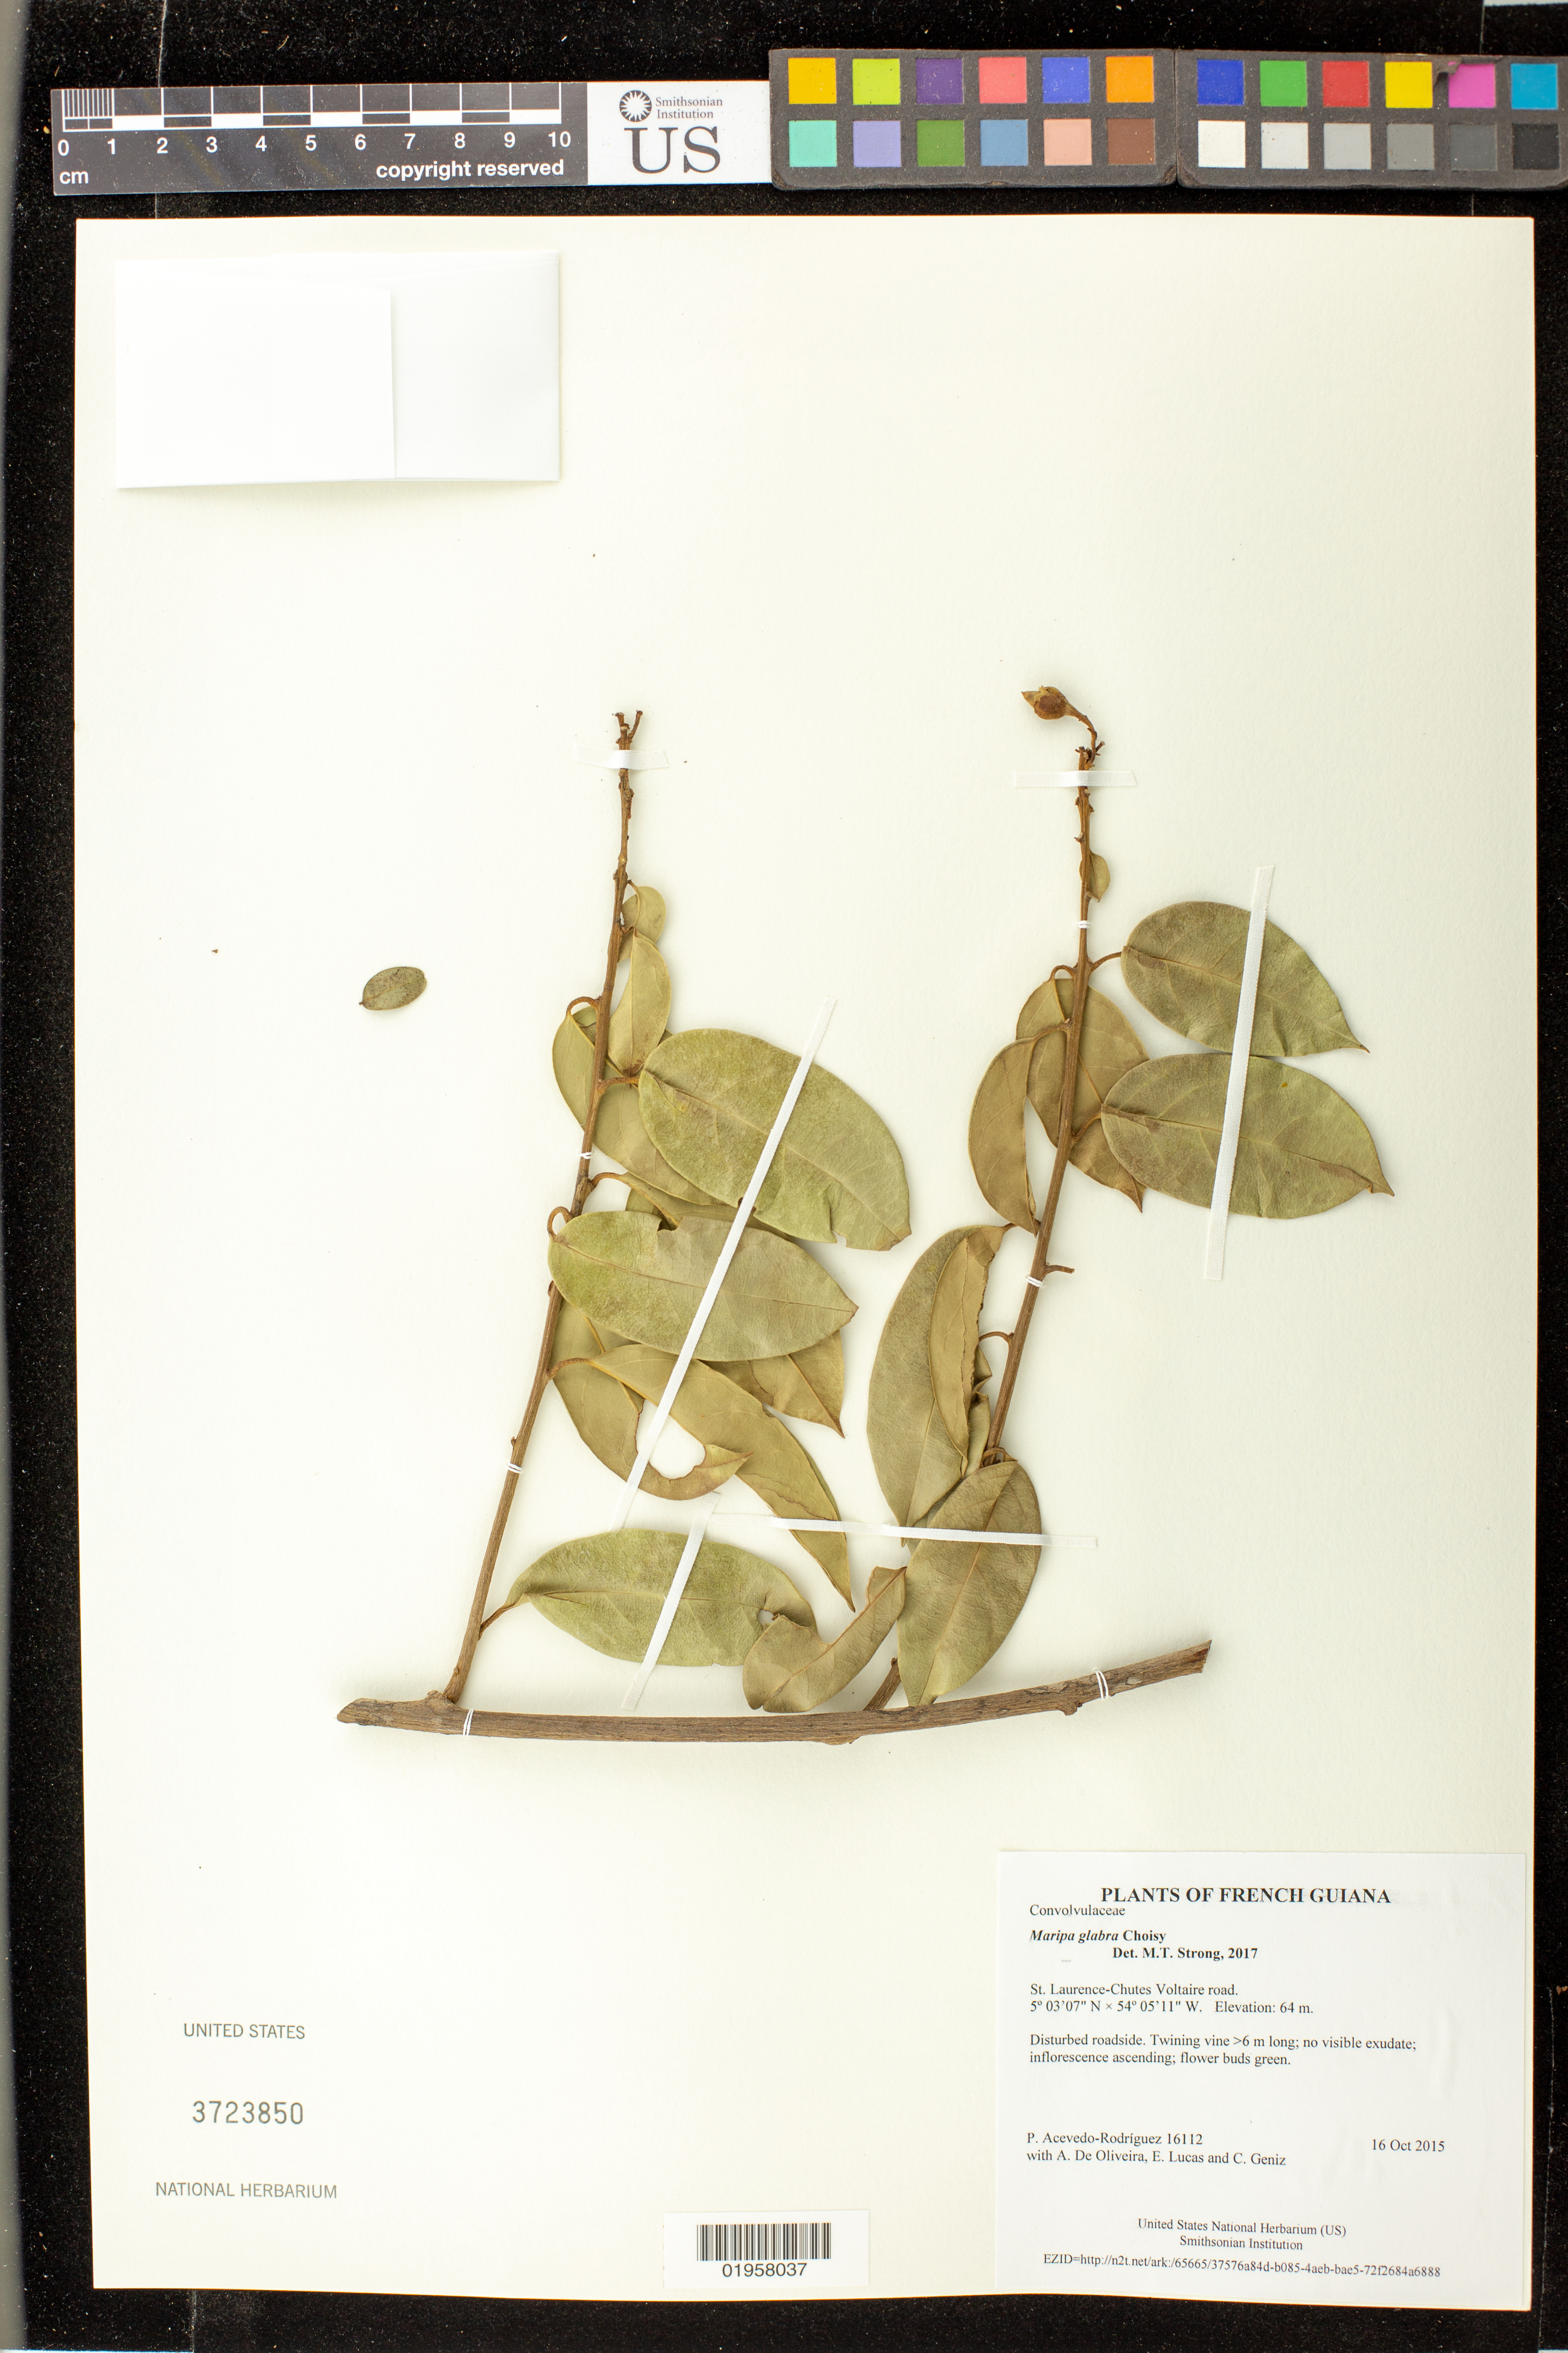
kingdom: Plantae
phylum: Tracheophyta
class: Magnoliopsida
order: Solanales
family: Convolvulaceae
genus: Maripa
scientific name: Maripa glabra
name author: Choisy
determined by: Strong, M. T., (US), Smithsonian Institution - National Museum of Natural History (UNITED STATES)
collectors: P. Acevedo-Rodr., A. De Oliveira, E. Lucas & C. Geniz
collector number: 16112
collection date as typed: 16 October 2015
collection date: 2015-10-16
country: French Guiana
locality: St. Laurence-Chutes Voltaire road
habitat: Disturbed roadside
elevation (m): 64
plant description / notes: US, MO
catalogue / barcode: US 3723850